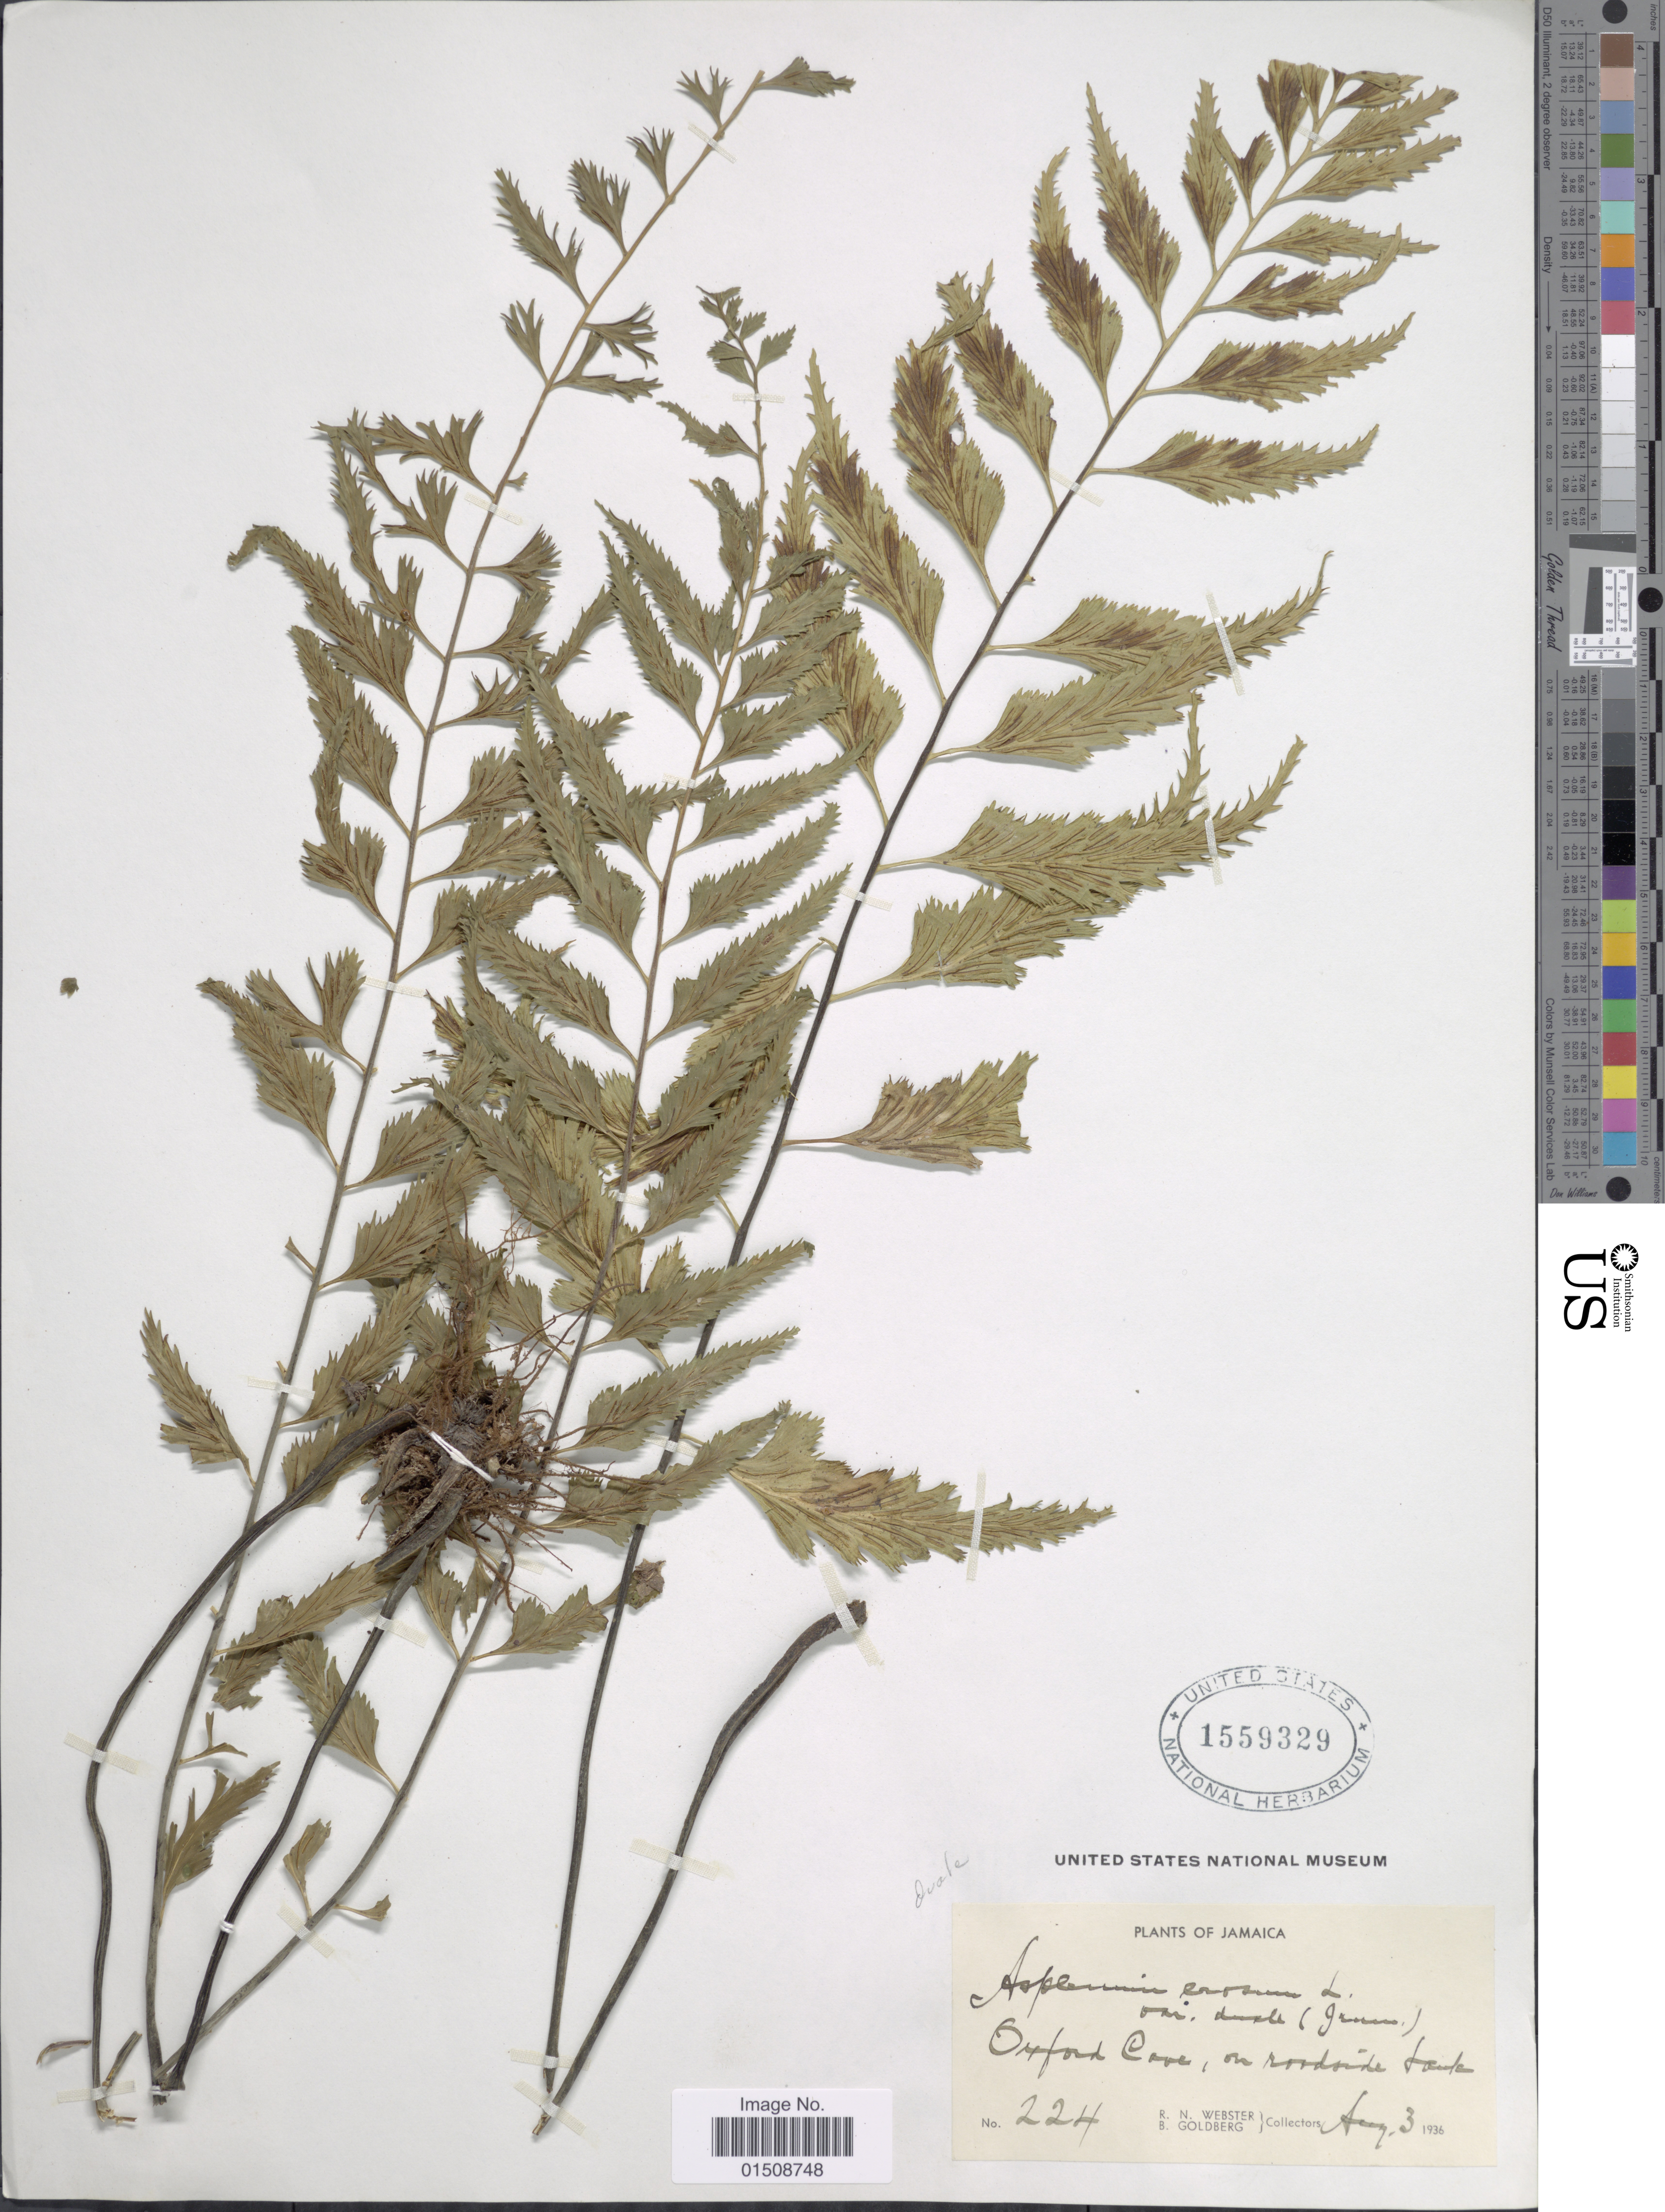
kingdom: Plantae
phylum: Tracheophyta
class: Polypodiopsida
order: Polypodiales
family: Aspleniaceae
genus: Asplenium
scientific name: Asplenium duale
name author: Jenman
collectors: R. N. Webster & B. Goldberg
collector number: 224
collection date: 1936-08-03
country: Jamaica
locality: Oxford Cave, on roadside bank.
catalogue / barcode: US 1559329